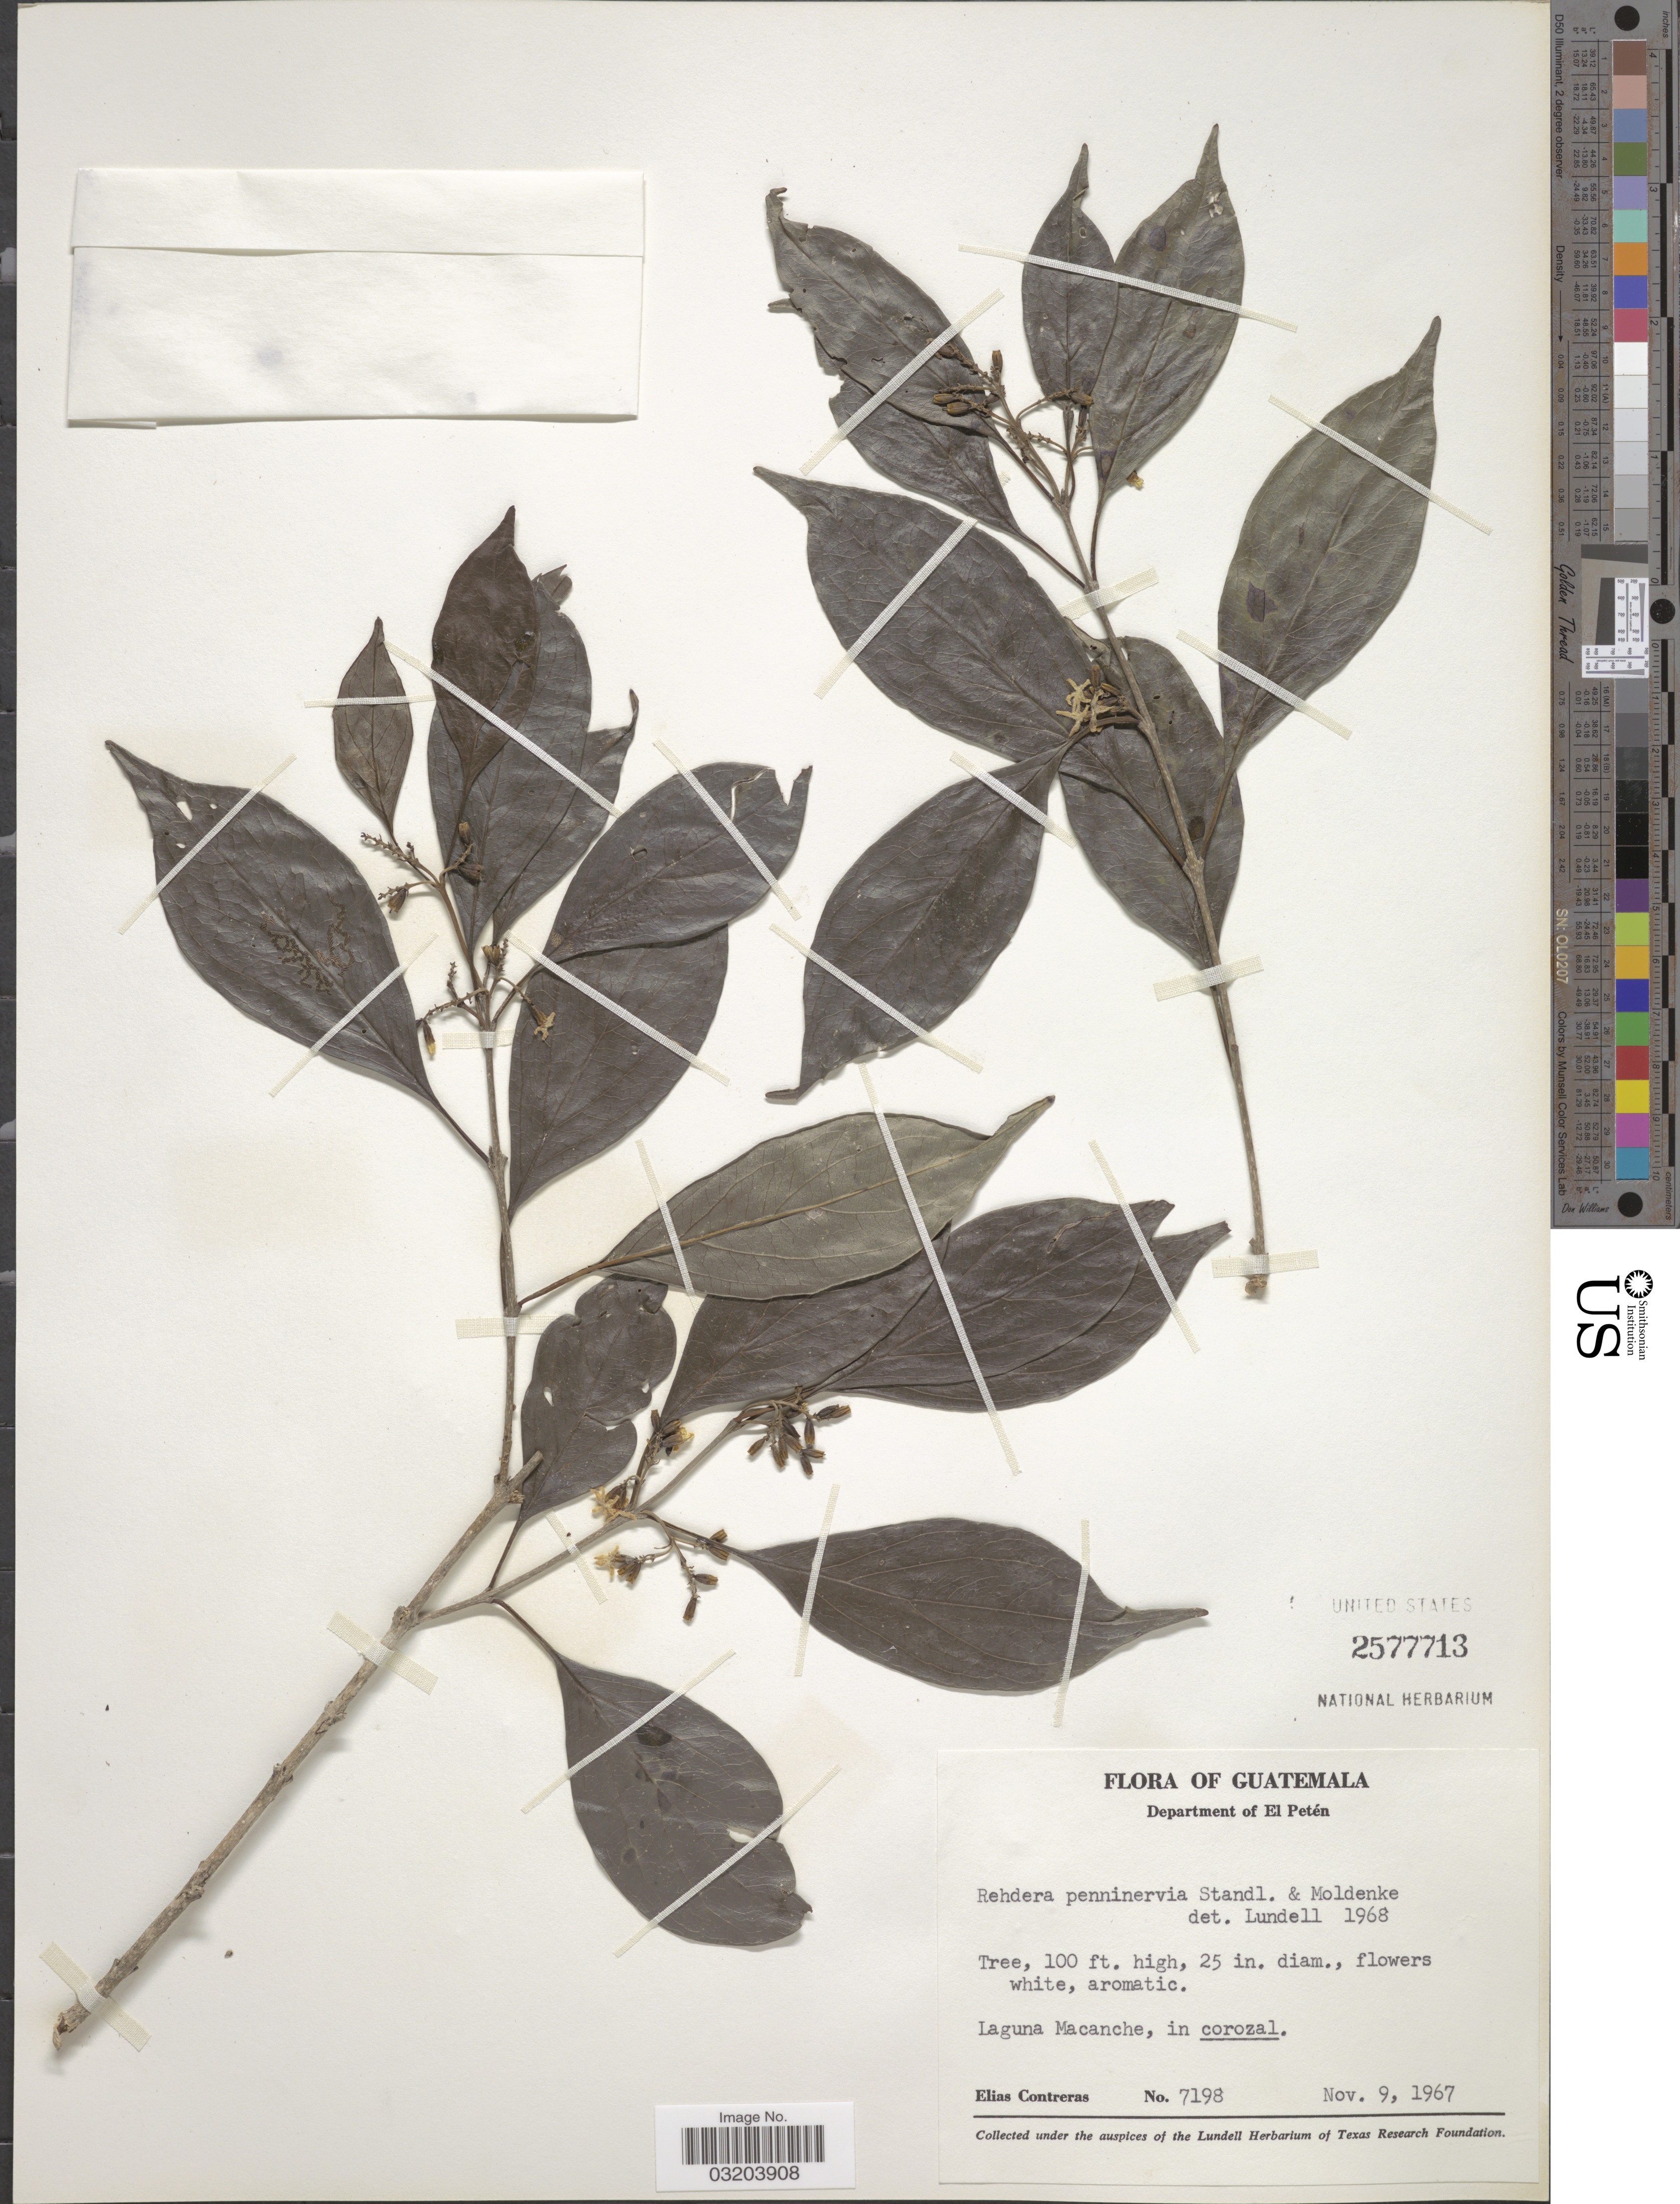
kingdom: Plantae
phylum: Tracheophyta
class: Magnoliopsida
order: Lamiales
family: Verbenaceae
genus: Rehdera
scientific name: Rehdera penninervia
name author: Standl. & Moldenke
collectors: E. Contreras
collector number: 7198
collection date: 1967-11-09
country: Guatemala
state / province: El Petén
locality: Department of El Petén. Laguna Macanche, in corozal.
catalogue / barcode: US 2577713